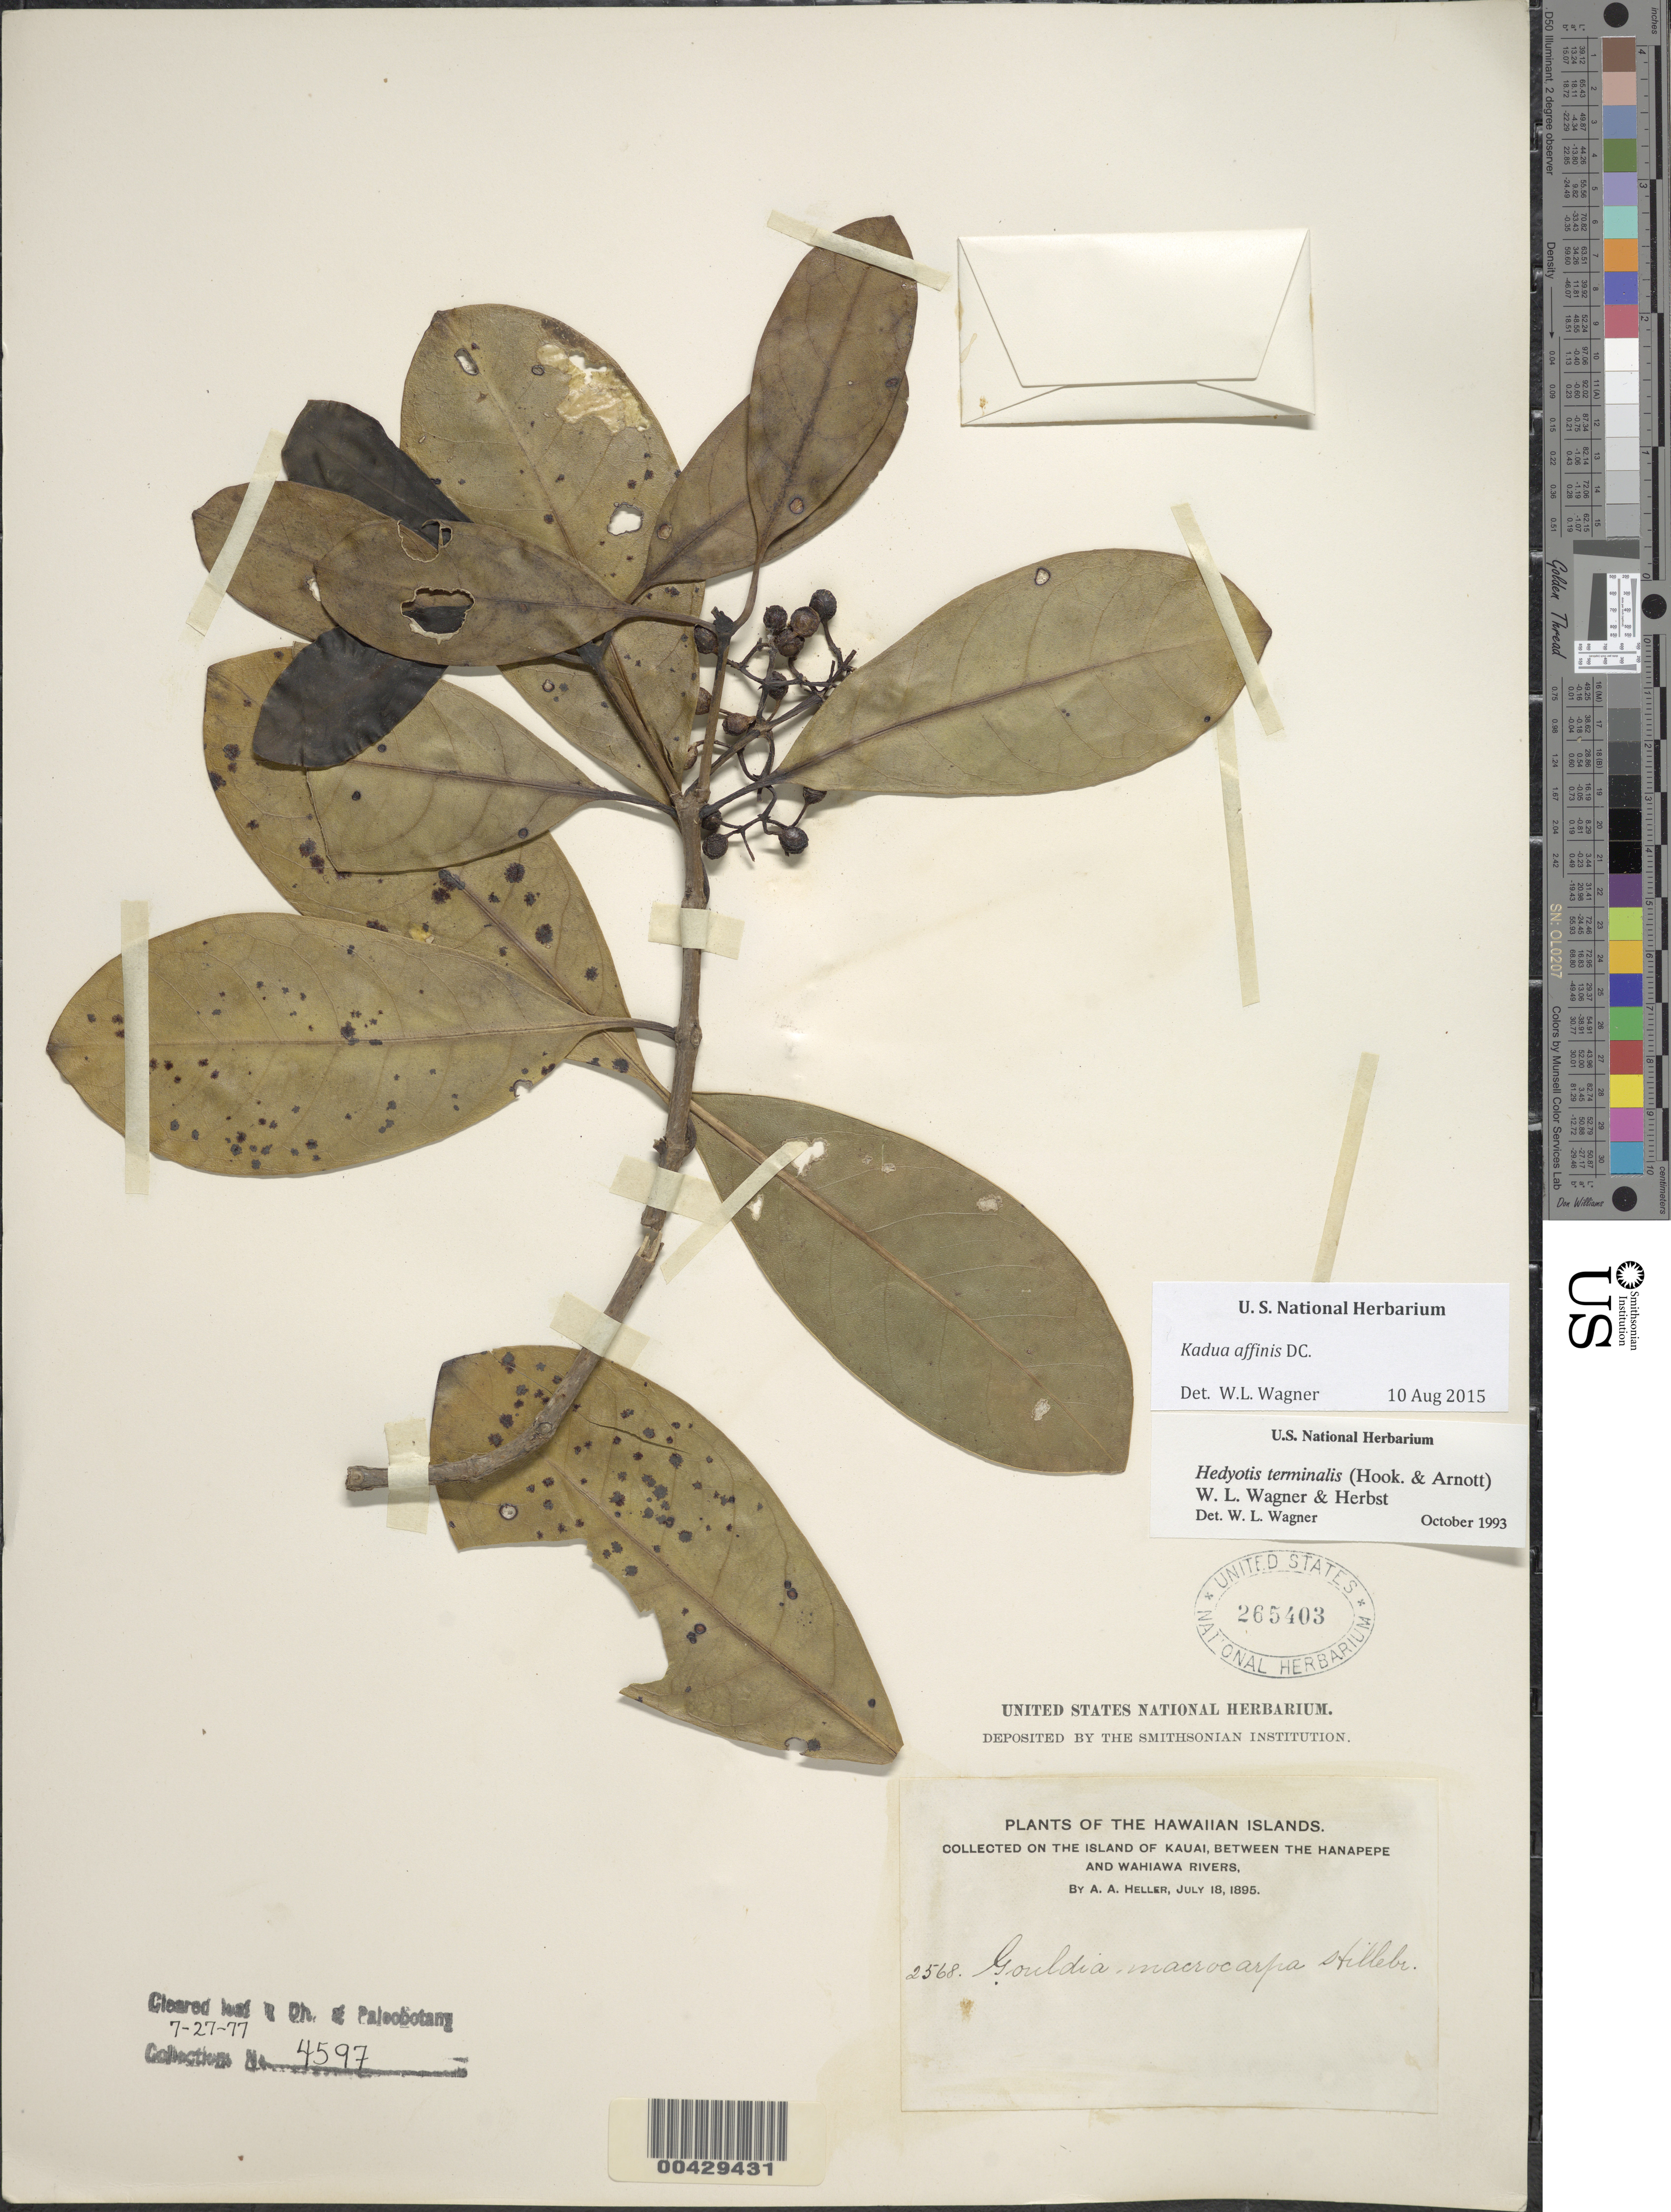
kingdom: Plantae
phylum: Tracheophyta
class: Magnoliopsida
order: Gentianales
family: Rubiaceae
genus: Kadua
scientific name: Kadua affinis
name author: DC.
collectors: A. A. Heller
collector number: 2568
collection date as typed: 18 Jul 1895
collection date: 1895-07-18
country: United States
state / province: Hawaii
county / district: Kauai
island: Kaua'i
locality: Between the Hanapepe and Wahiawa Rivers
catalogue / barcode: US 265403